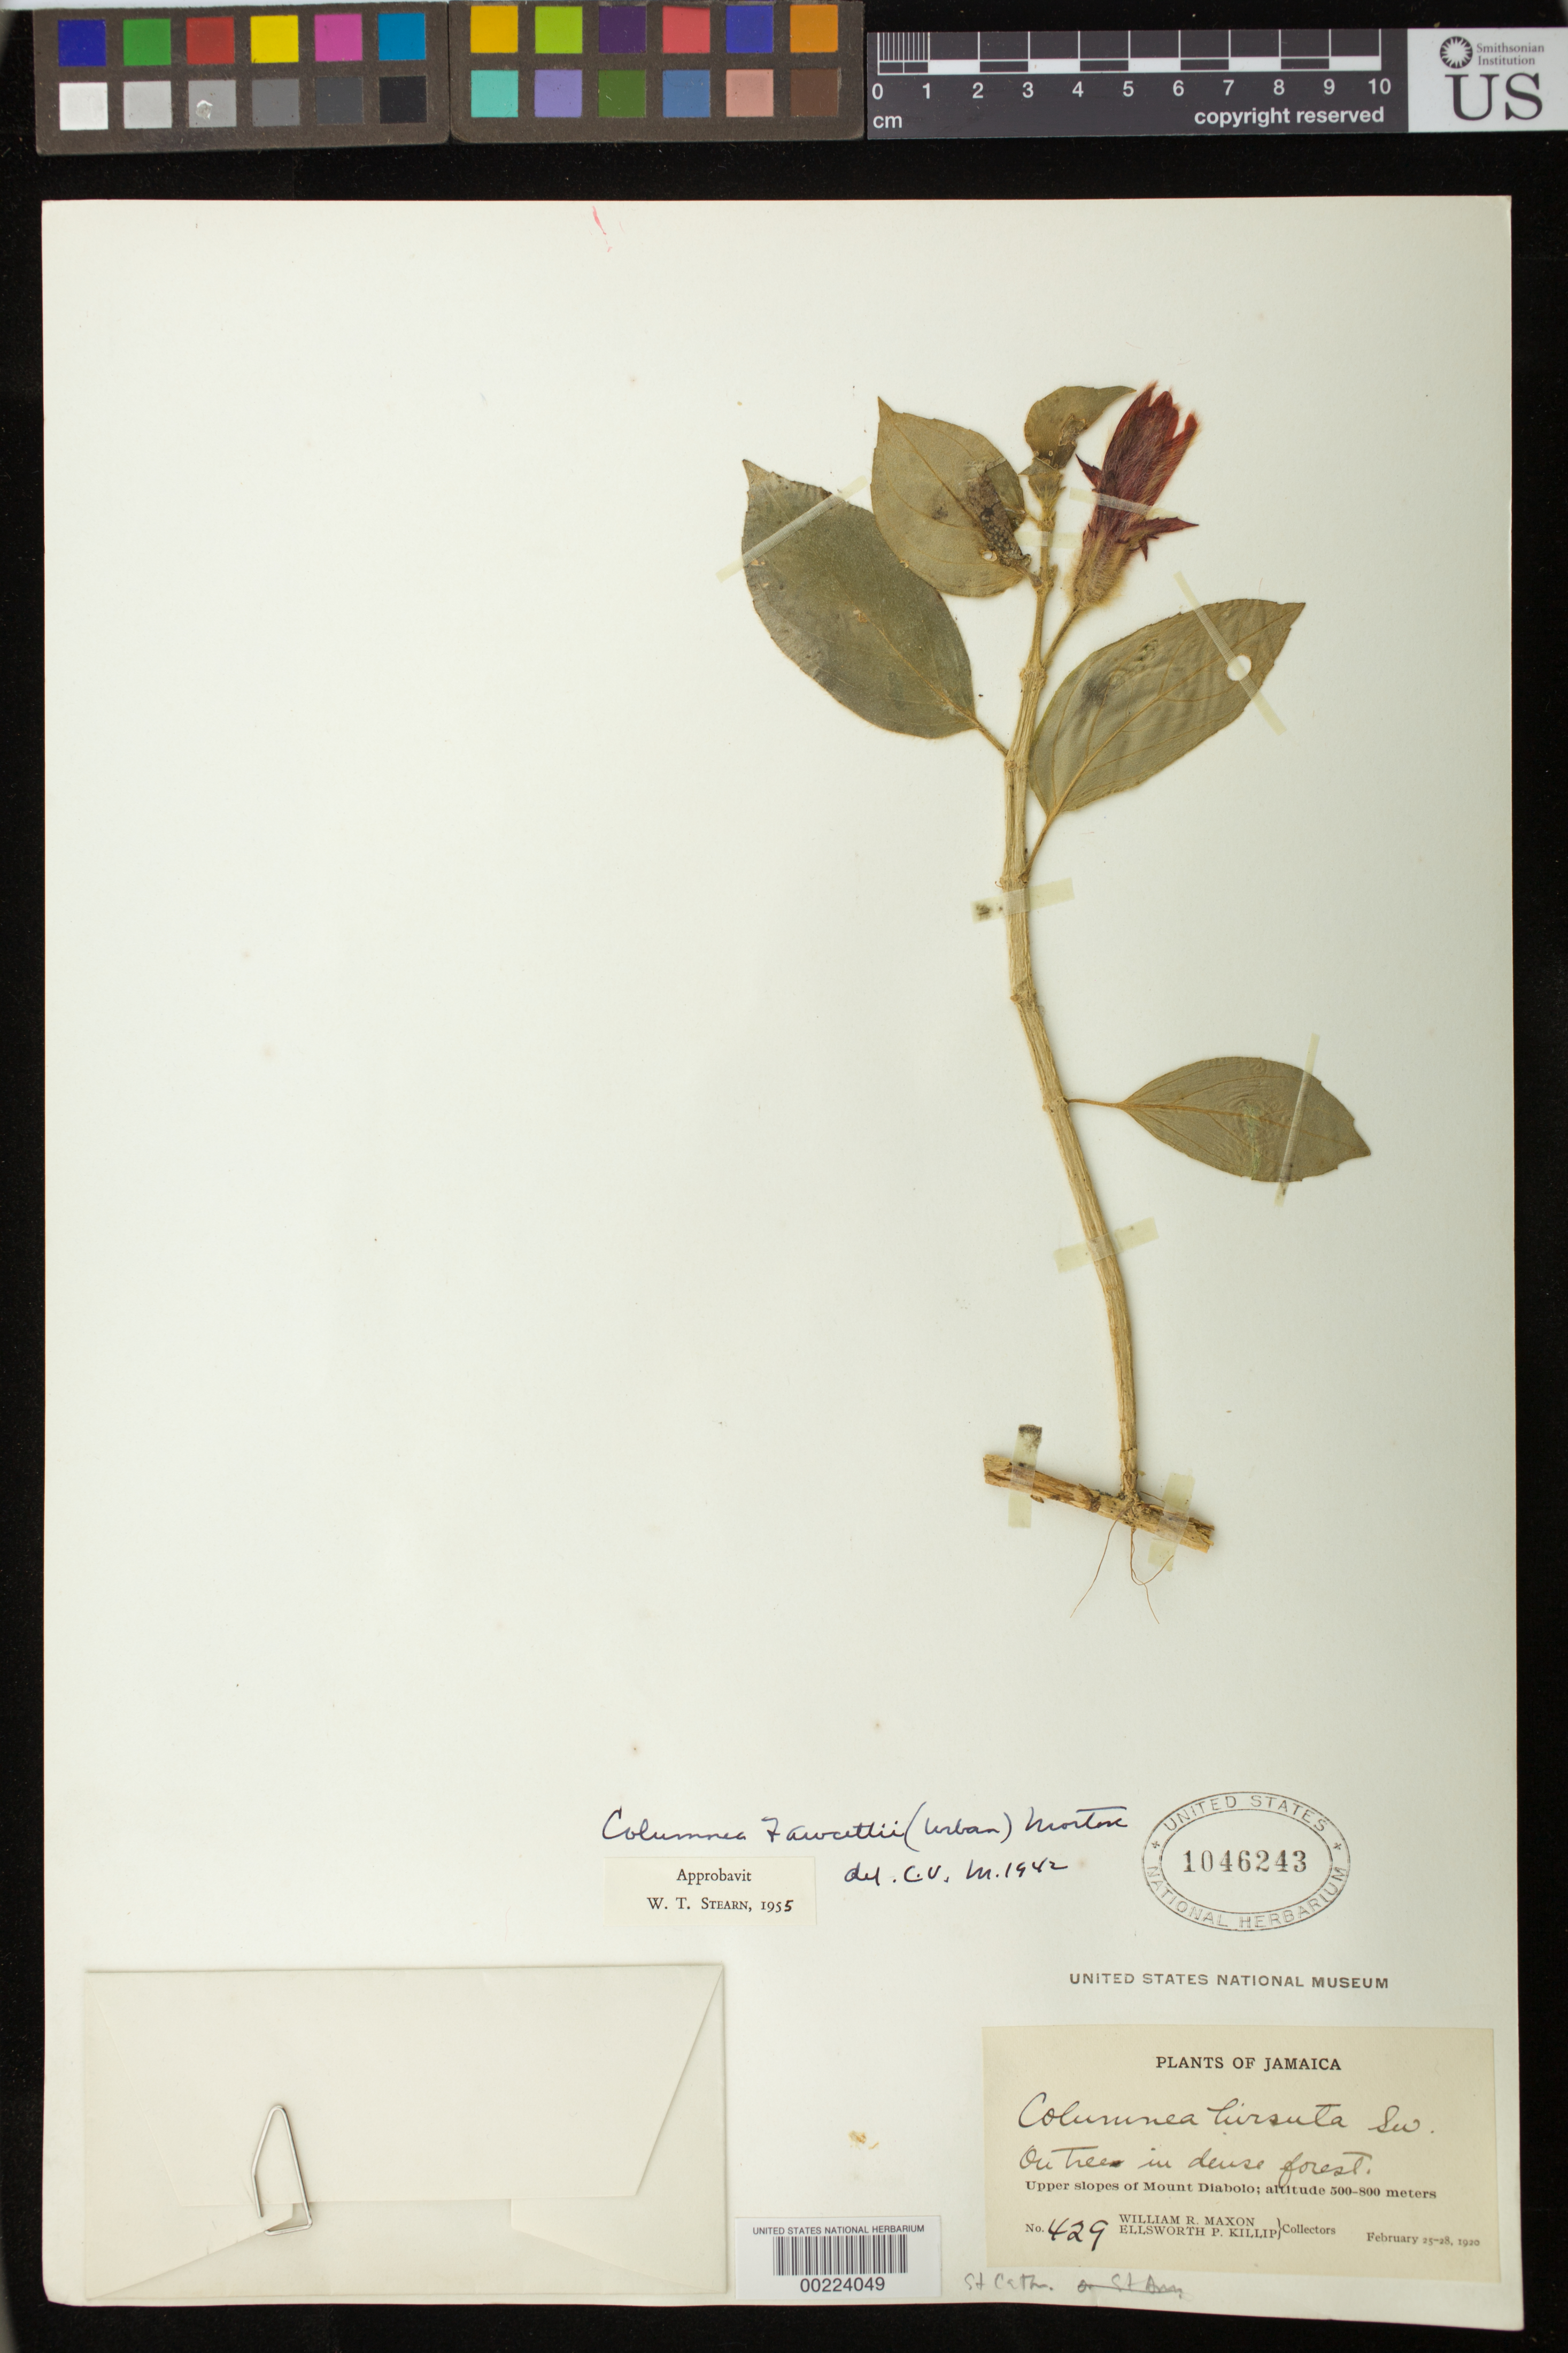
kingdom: Plantae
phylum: Tracheophyta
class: Magnoliopsida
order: Lamiales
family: Gesneriaceae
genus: Columnea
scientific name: Columnea fawcettii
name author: (Urb.) C.V. Morton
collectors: W. R. Maxon & E. P. Killip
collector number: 429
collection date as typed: Feb 1920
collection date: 1920-02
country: Jamaica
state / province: Saint Catherine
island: Jamaica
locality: Upper slopes of Mount Diabolo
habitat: In dense forest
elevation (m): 500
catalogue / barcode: US 1046243